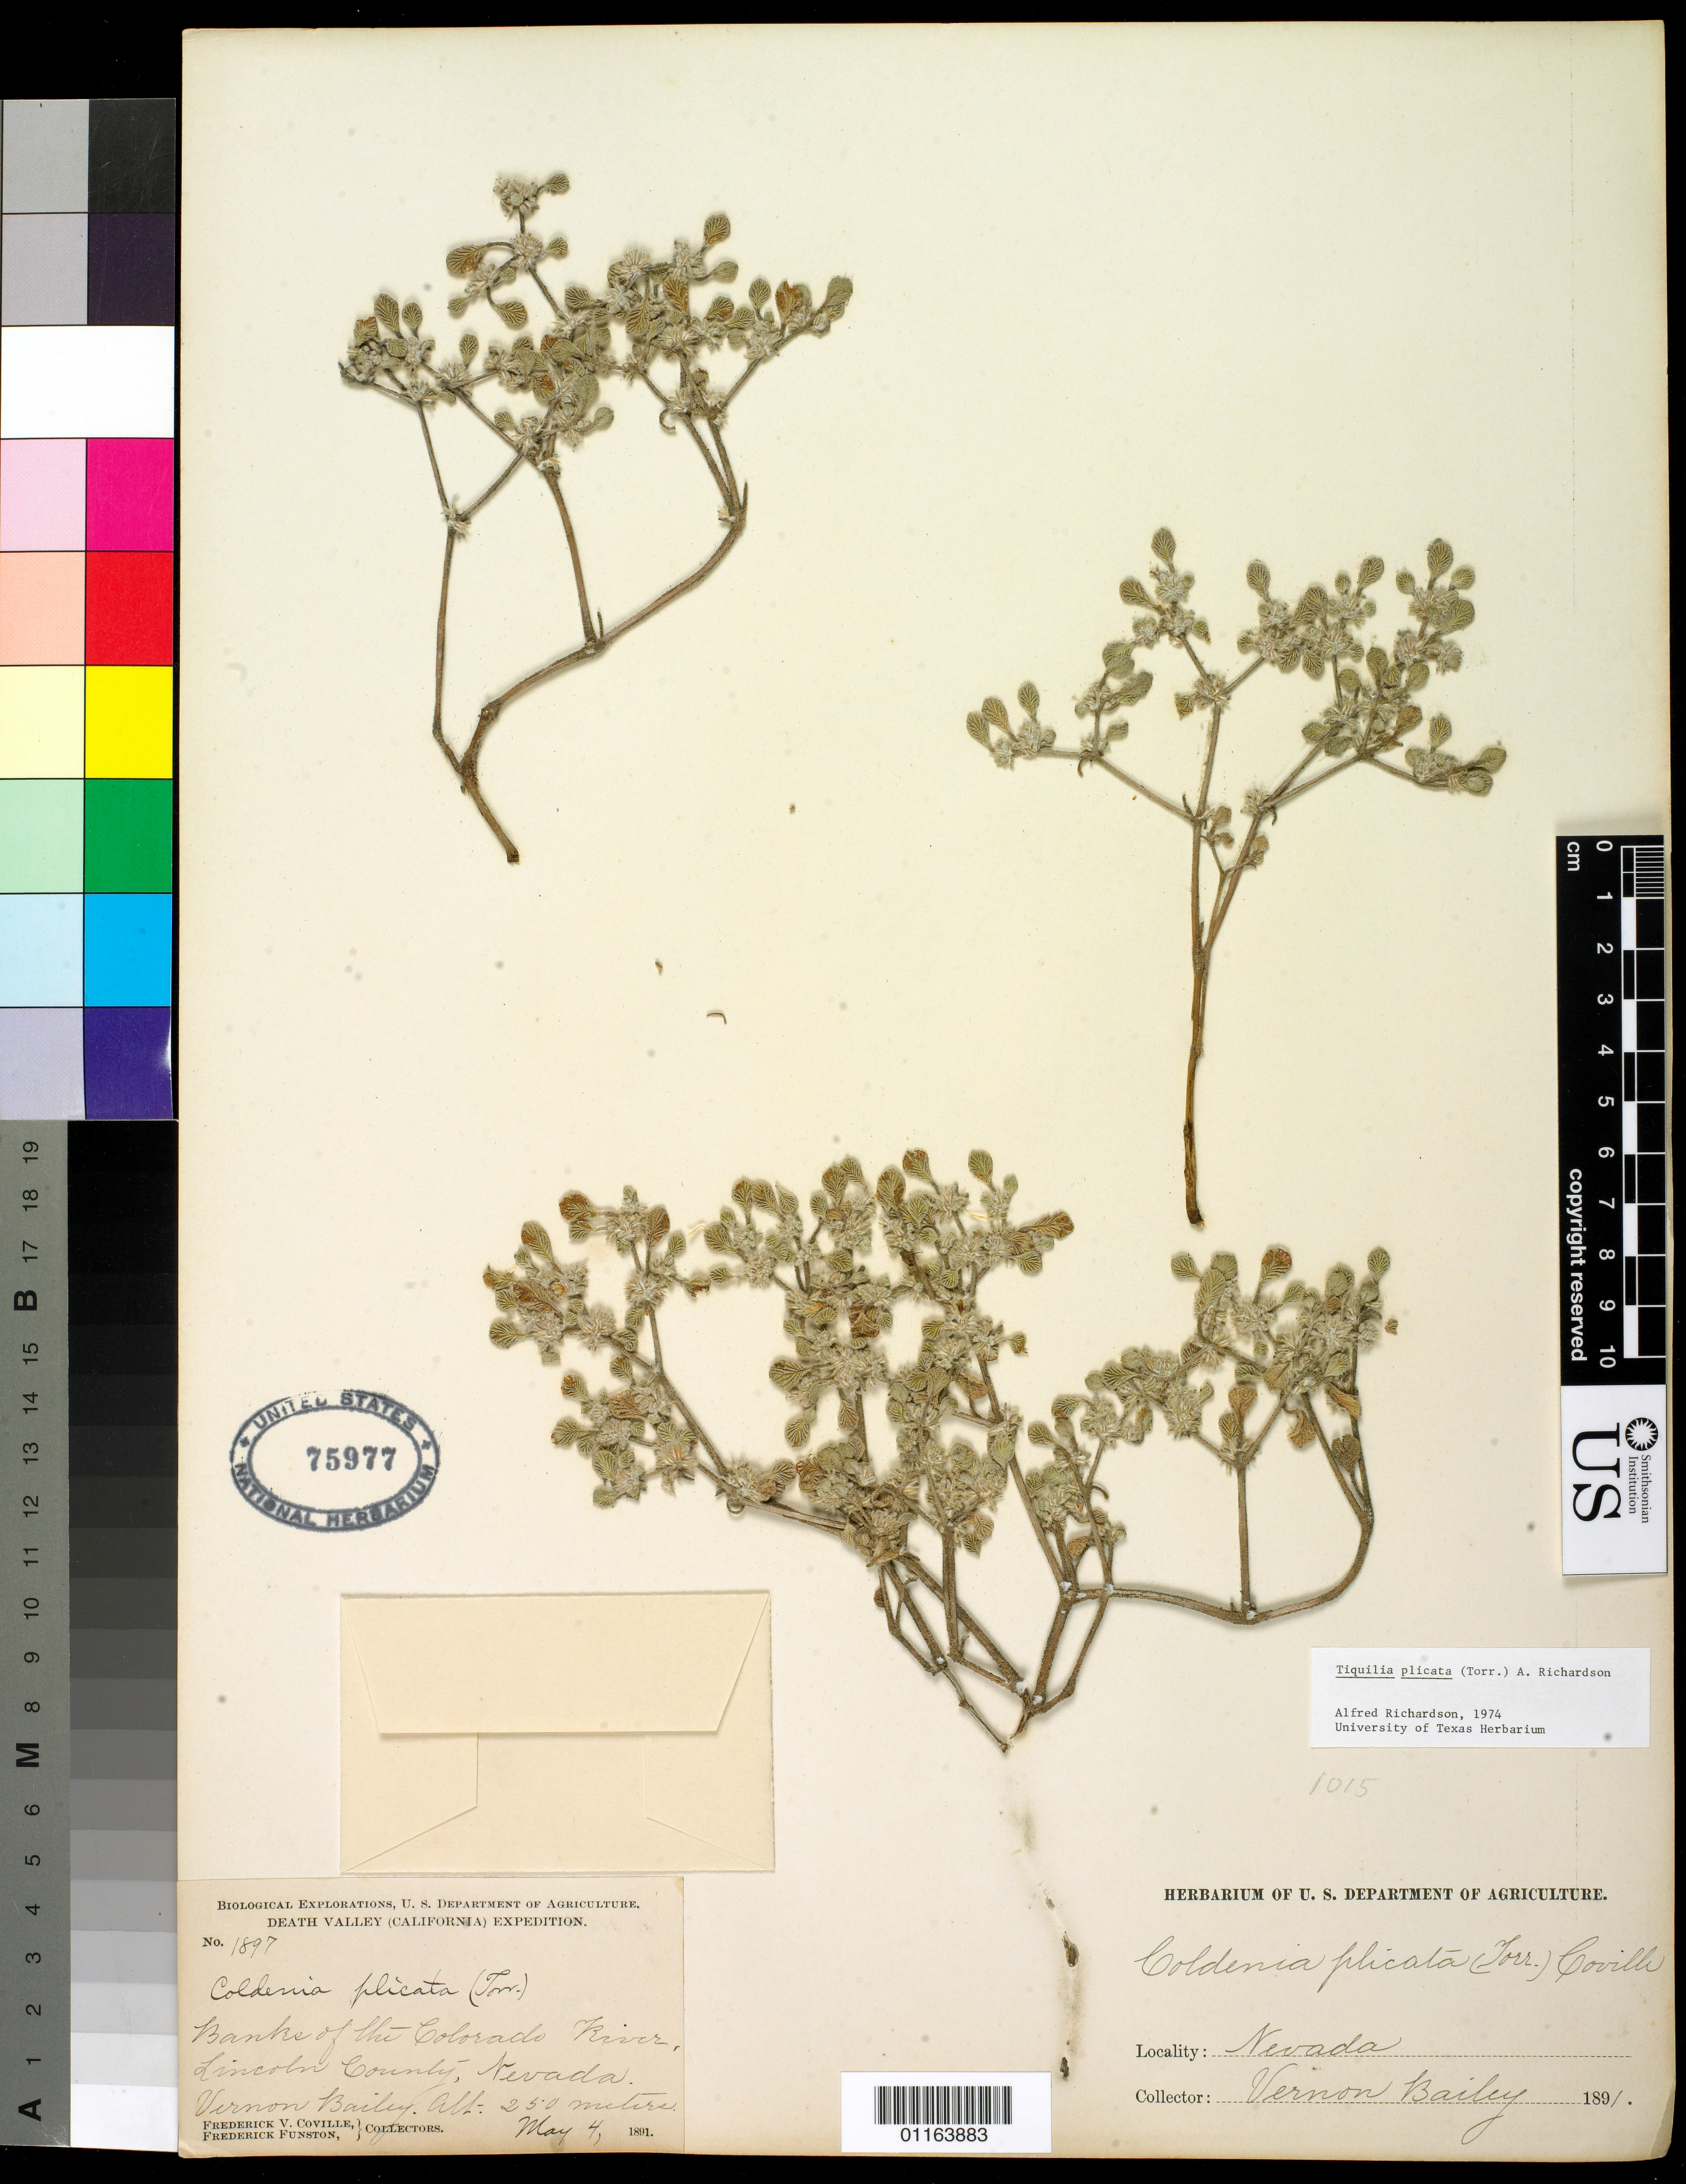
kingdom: Plantae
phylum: Tracheophyta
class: Magnoliopsida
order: Boraginales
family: Ehretiaceae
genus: Tiquilia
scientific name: Tiquilia plicata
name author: Torr.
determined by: Richardson, A.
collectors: V. O. Bailey, F. V. Coville & F. Funston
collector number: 1897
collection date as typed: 4 May 1891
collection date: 1891-05-04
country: United States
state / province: Nevada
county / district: Lincoln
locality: Banks of the Colorado River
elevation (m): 250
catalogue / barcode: US 75977